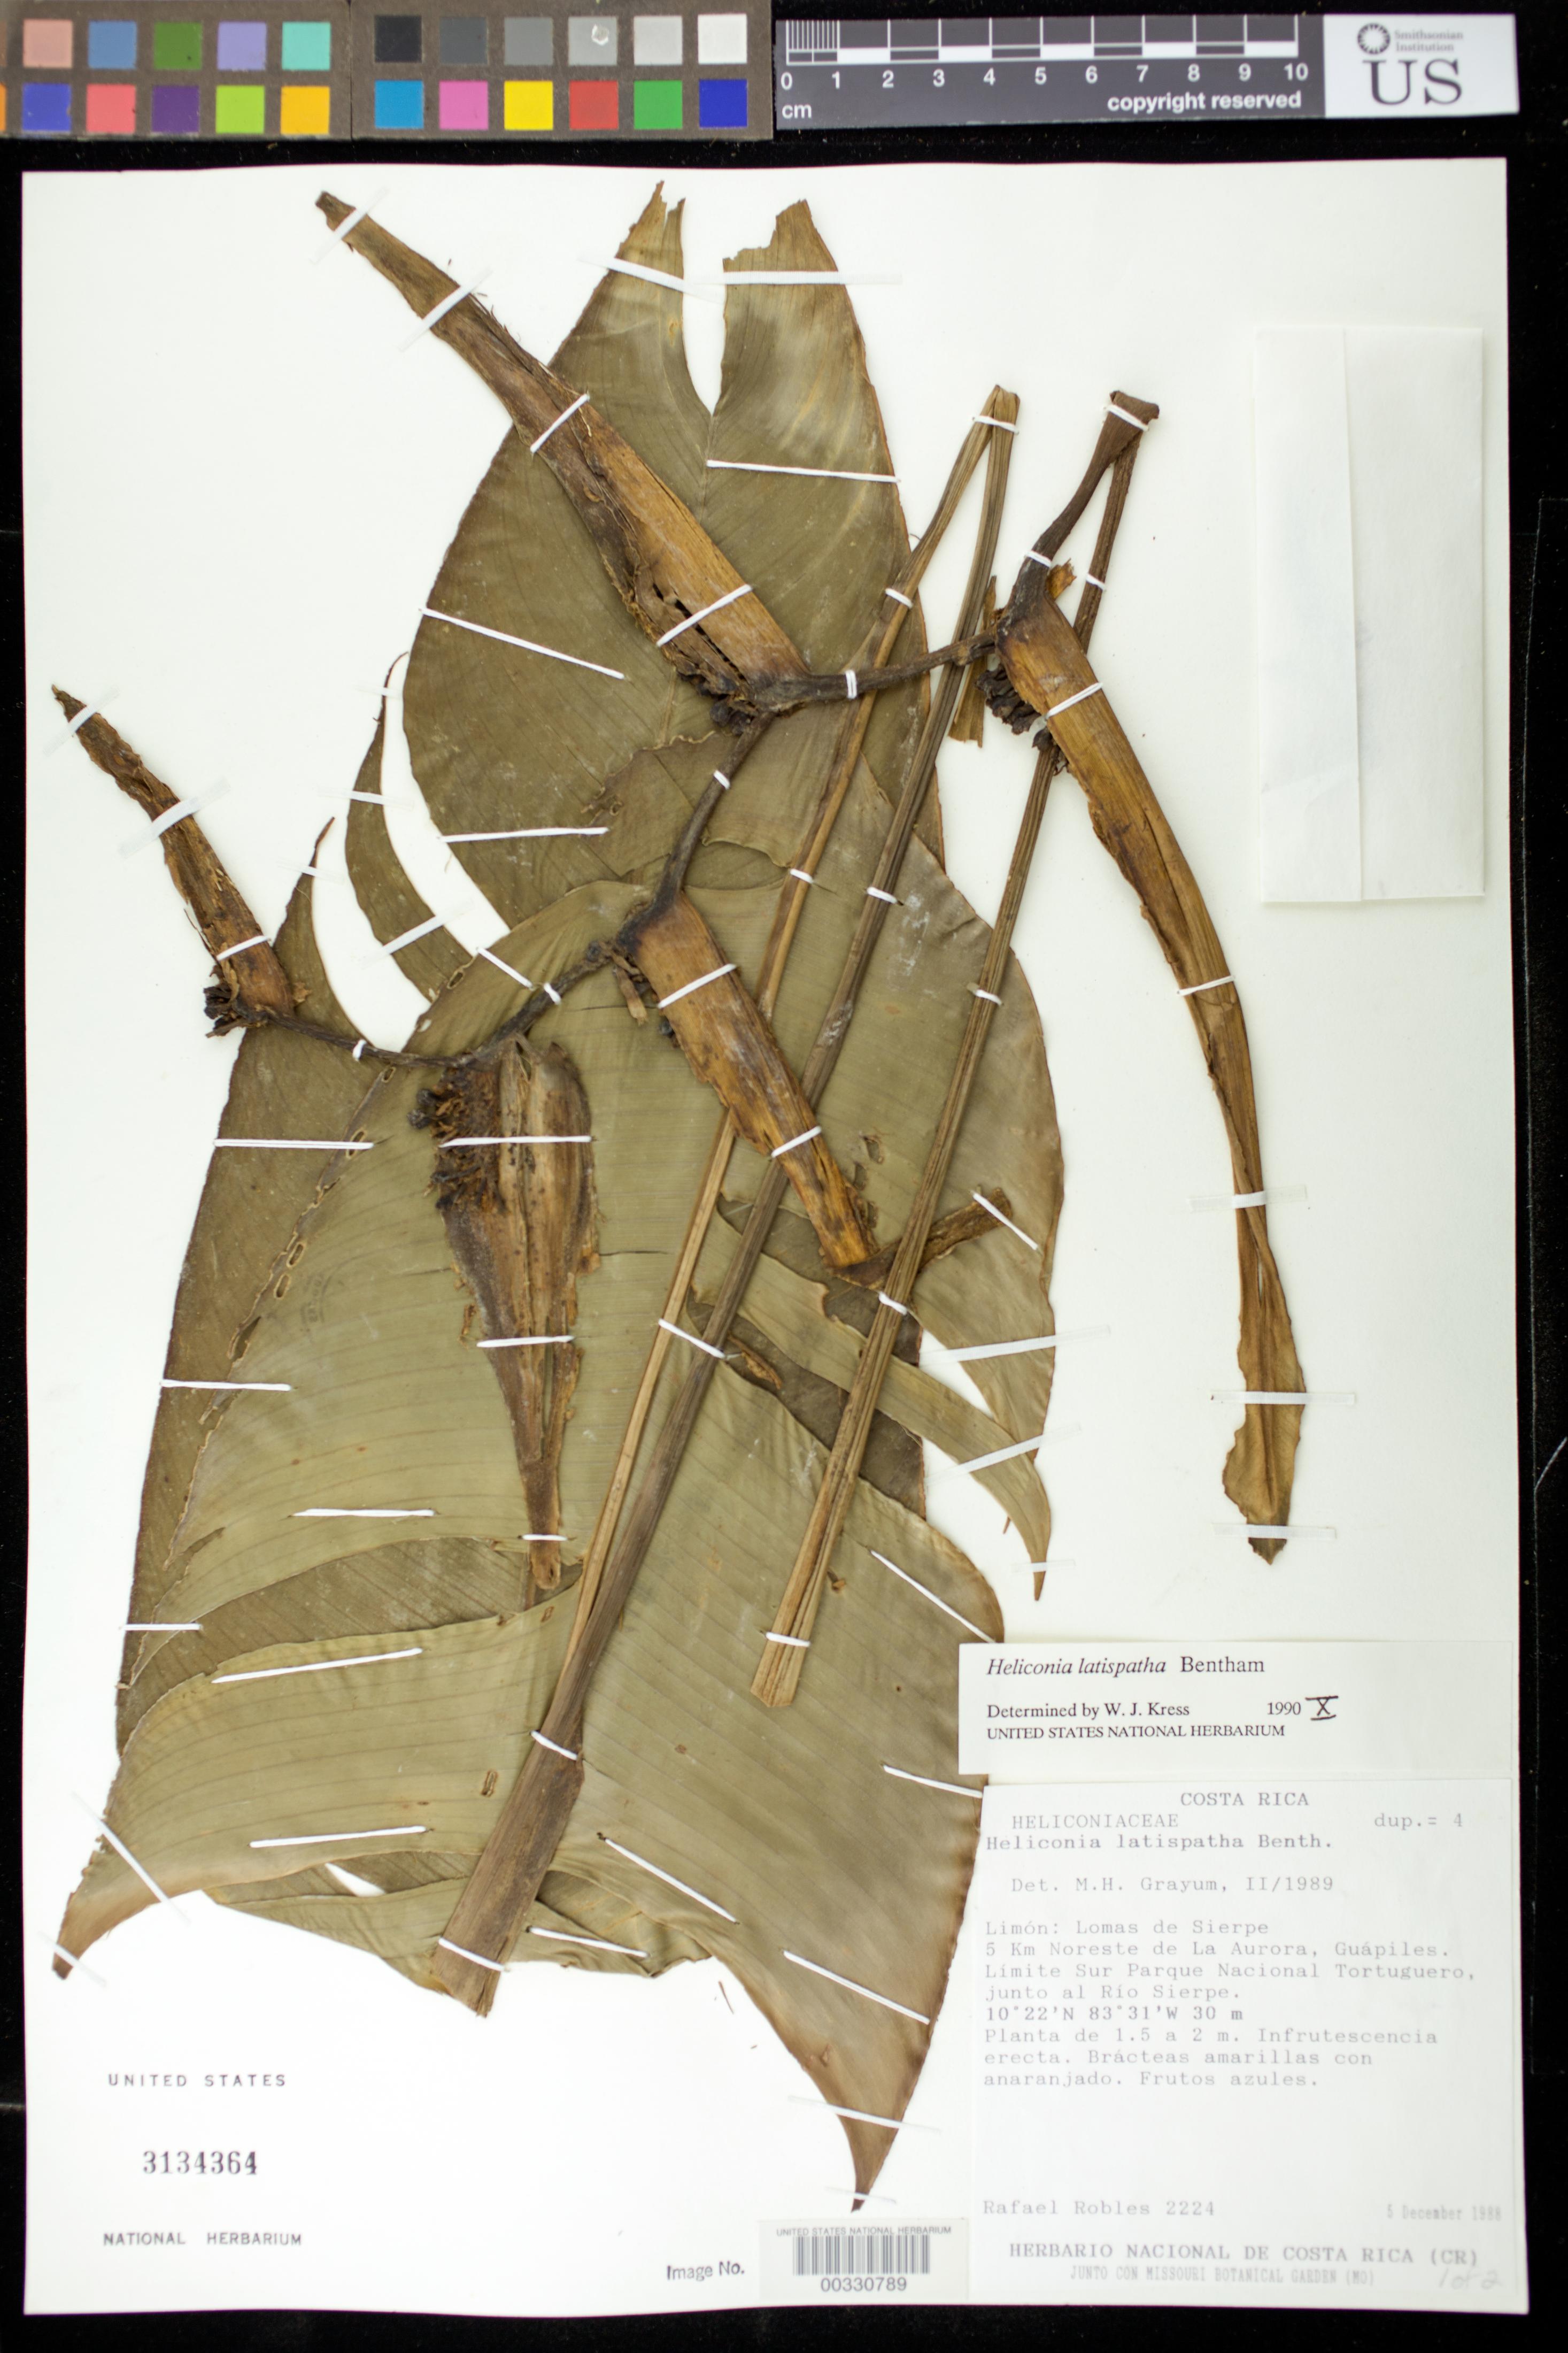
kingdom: Plantae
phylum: Tracheophyta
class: Liliopsida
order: Zingiberales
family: Heliconiaceae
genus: Heliconia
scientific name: Heliconia latispatha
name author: Benth.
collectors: R. Robles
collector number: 2224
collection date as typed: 05 Dec 1988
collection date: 1988-12-05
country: Costa Rica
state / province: Limón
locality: Lomas de sierpe, 5 km ne of la aurora, guapiles, south border of parque nacional tortuguero, junction of rio sierpe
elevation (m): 30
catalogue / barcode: US 3134364